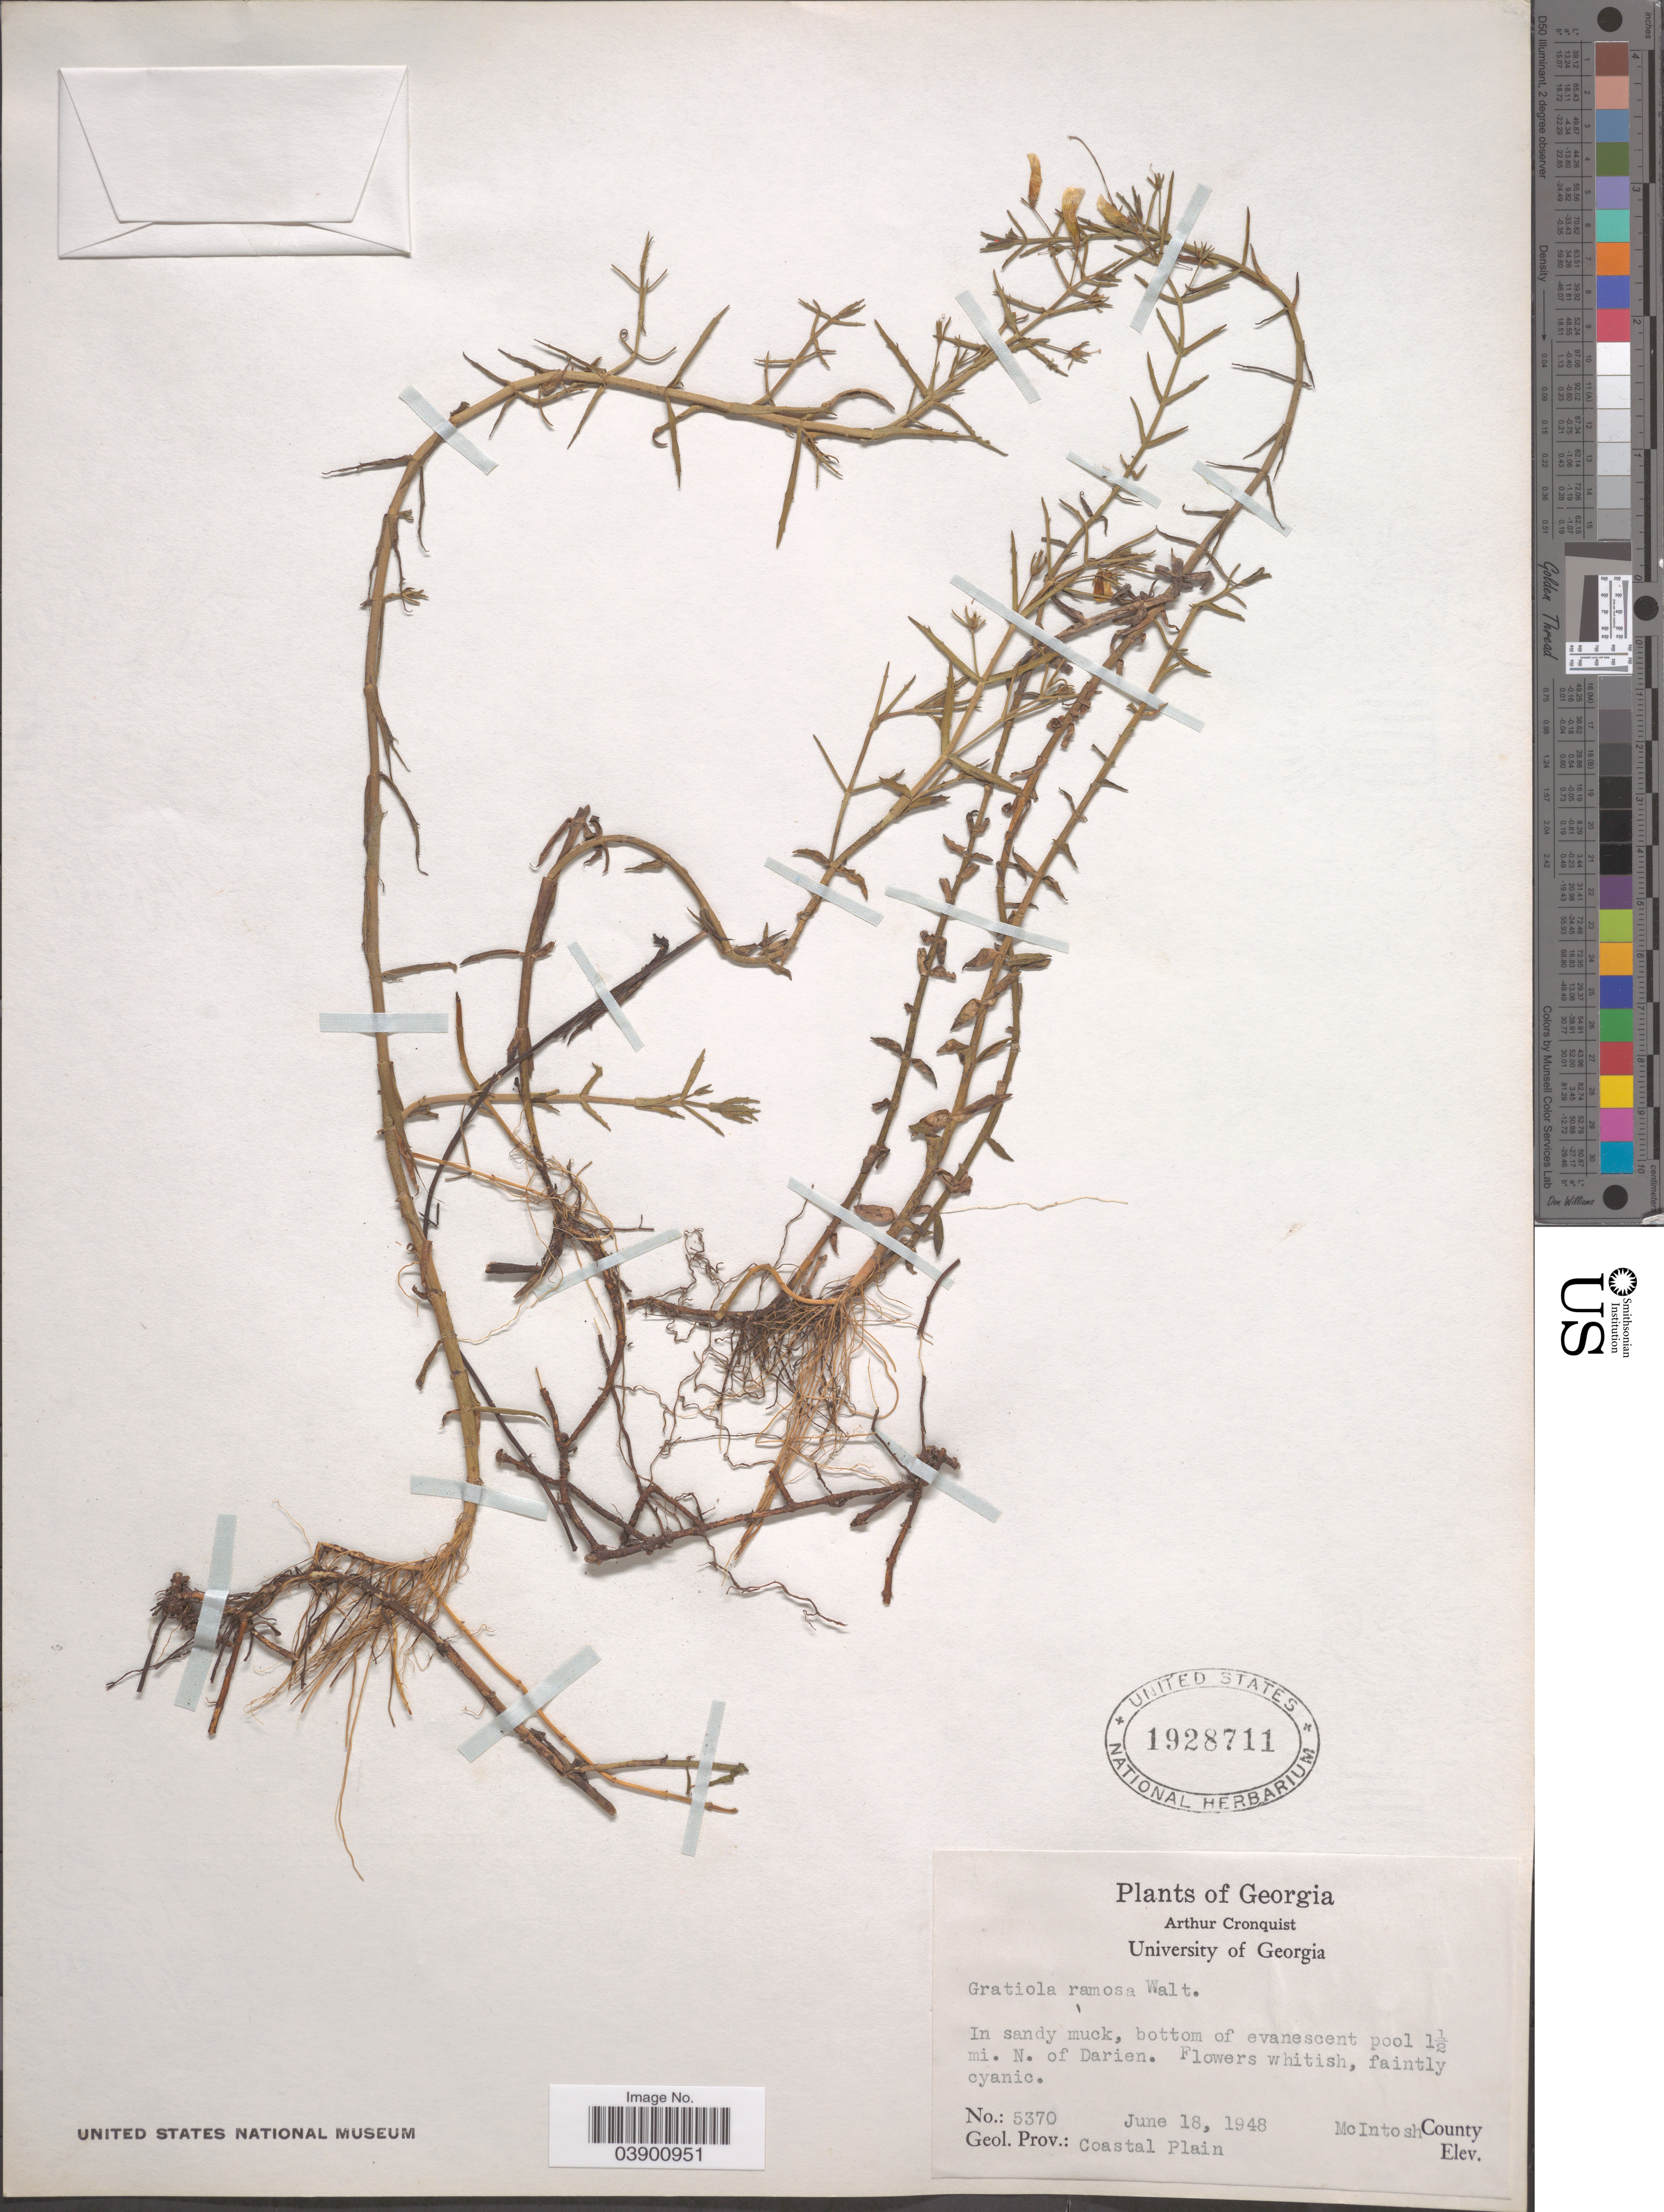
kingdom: Plantae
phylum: Tracheophyta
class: Magnoliopsida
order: Lamiales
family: Plantaginaceae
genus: Gratiola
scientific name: Gratiola ramosa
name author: Walter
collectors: A. J. Cronquist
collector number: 5370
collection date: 1948-06-18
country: United States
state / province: Georgia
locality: Bottom of evanescent pool 1½ mi. N. of Darien. McIntosh County. Geol. Prov.: Coastal Plain.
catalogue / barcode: US 1928711